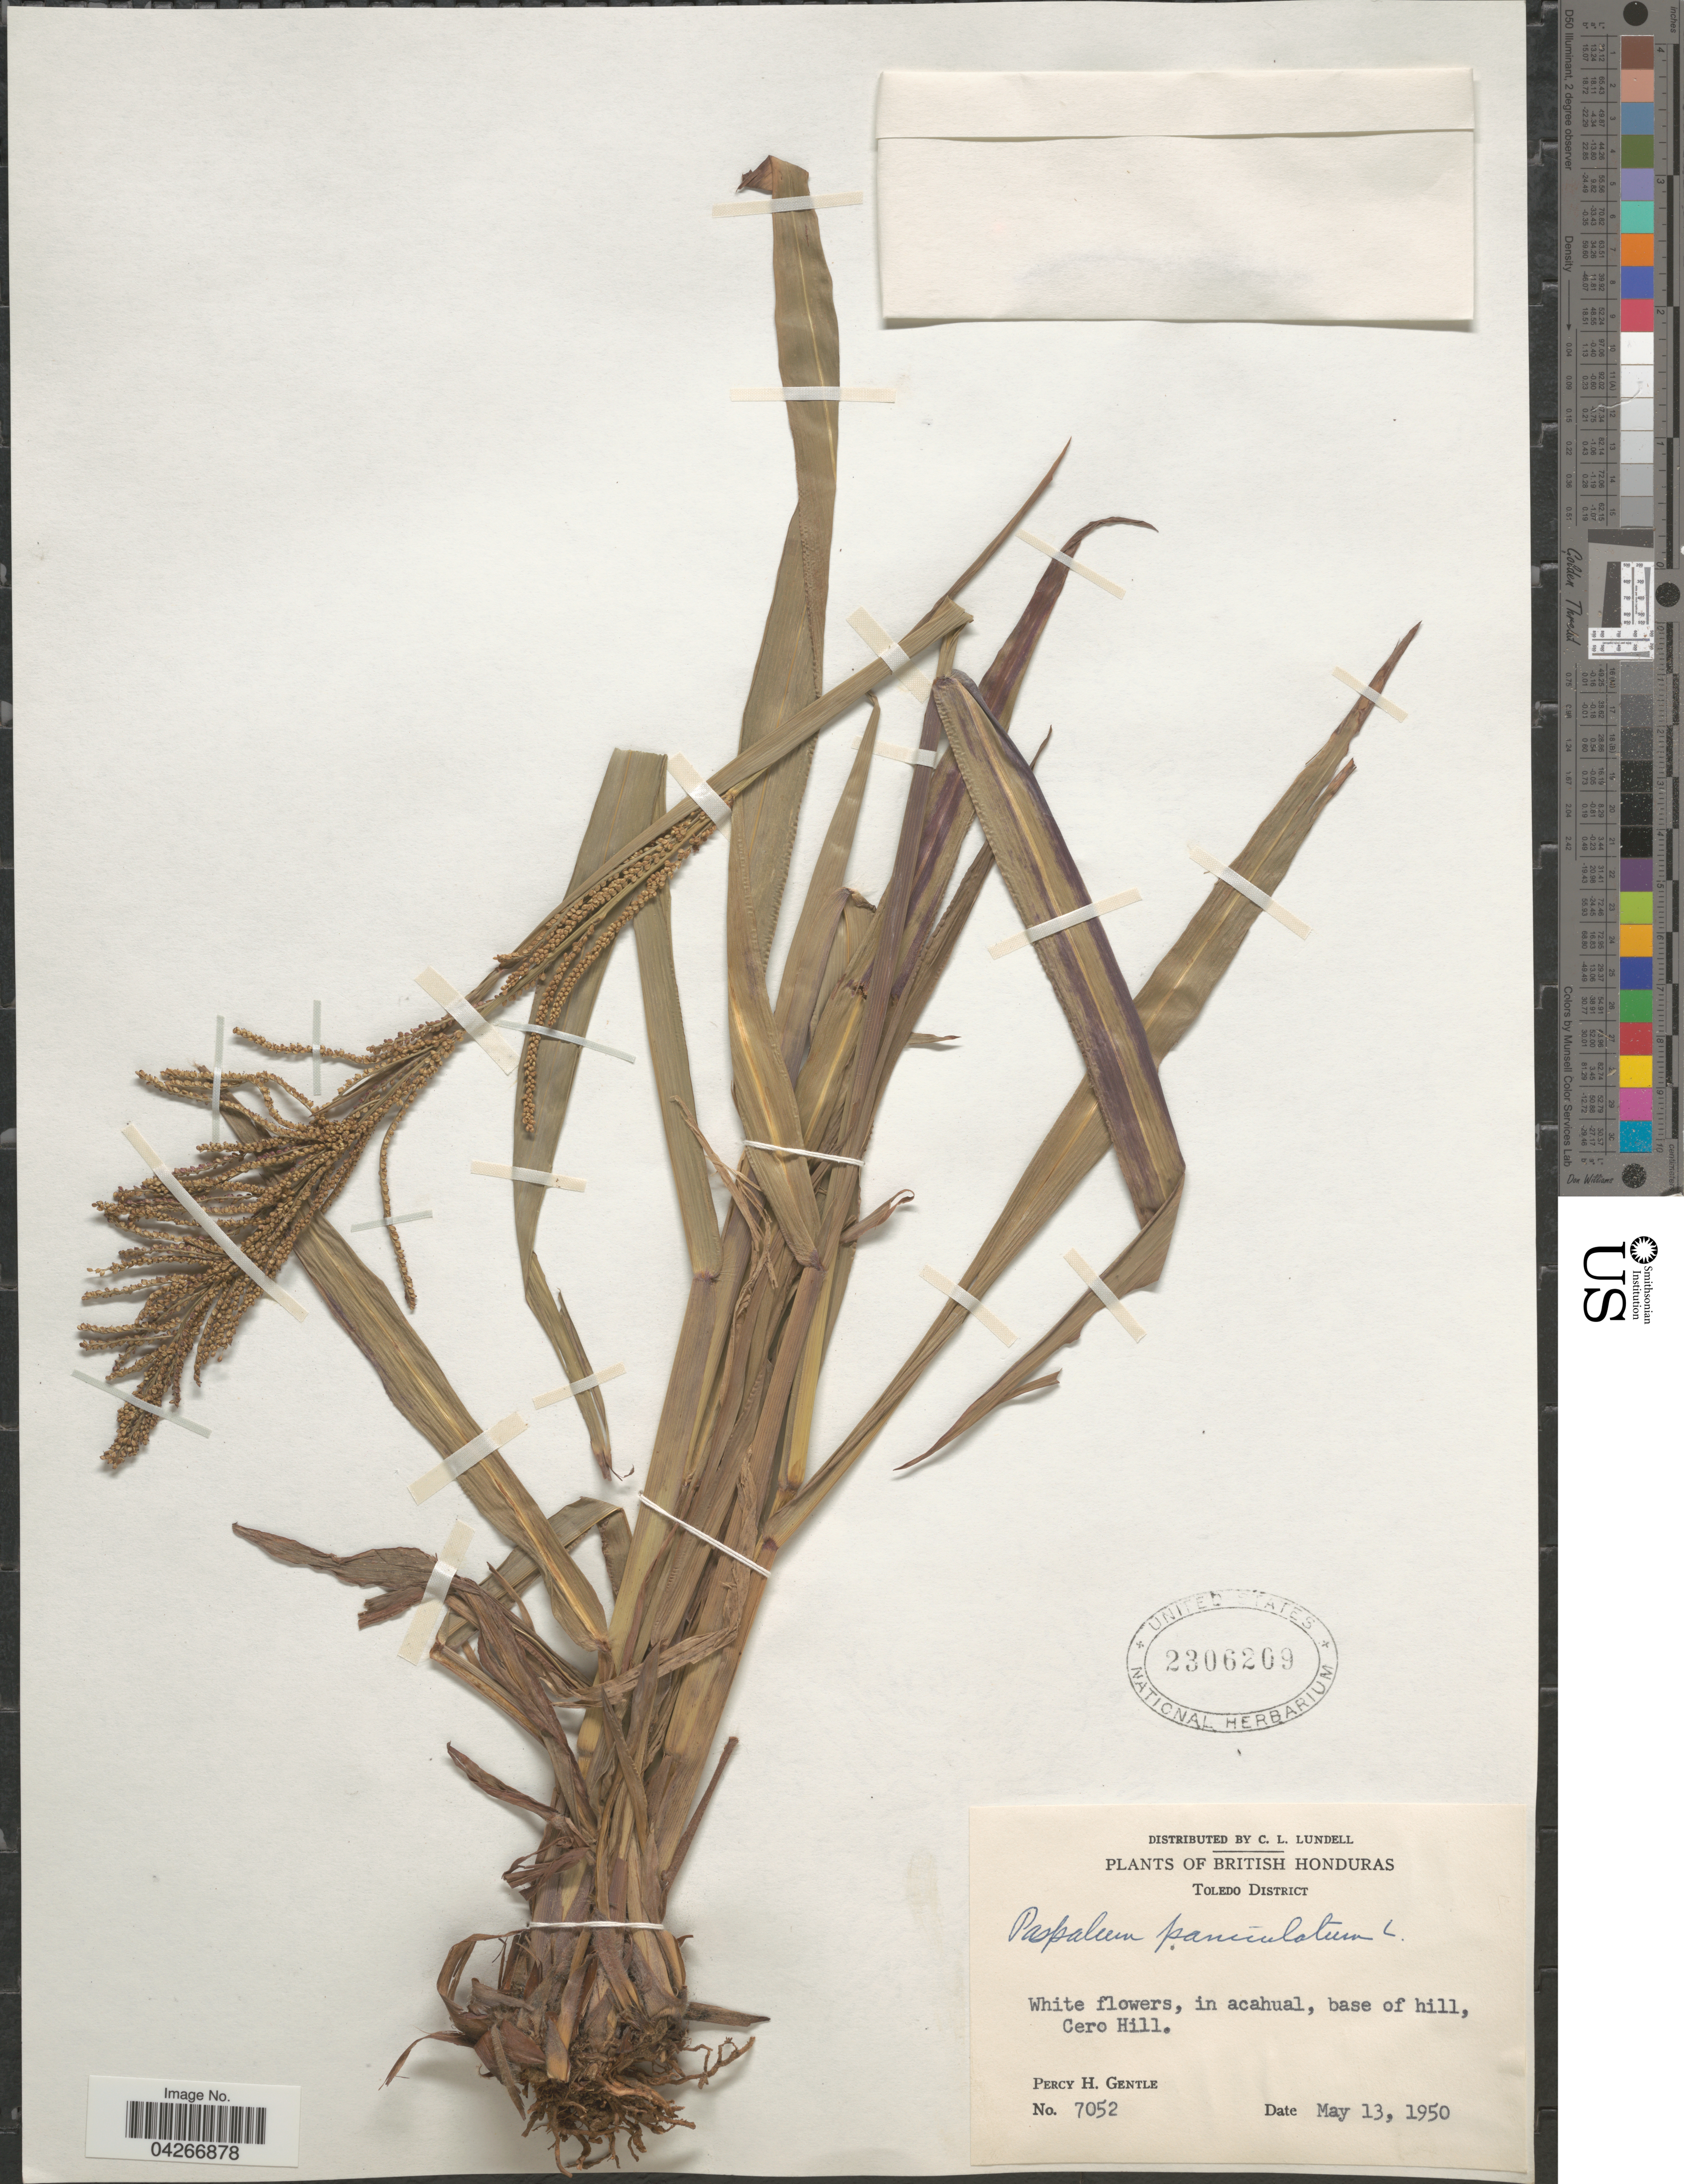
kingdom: Plantae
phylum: Tracheophyta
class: Liliopsida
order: Poales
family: Poaceae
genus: Paspalum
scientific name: Paspalum paniculatum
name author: L.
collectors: P. H. Gentle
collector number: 7052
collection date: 1950-05-13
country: Belize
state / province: Toledo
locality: British Honduras. Toledo District. In acahual, base of hill, Cero Hill.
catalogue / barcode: US 2306209